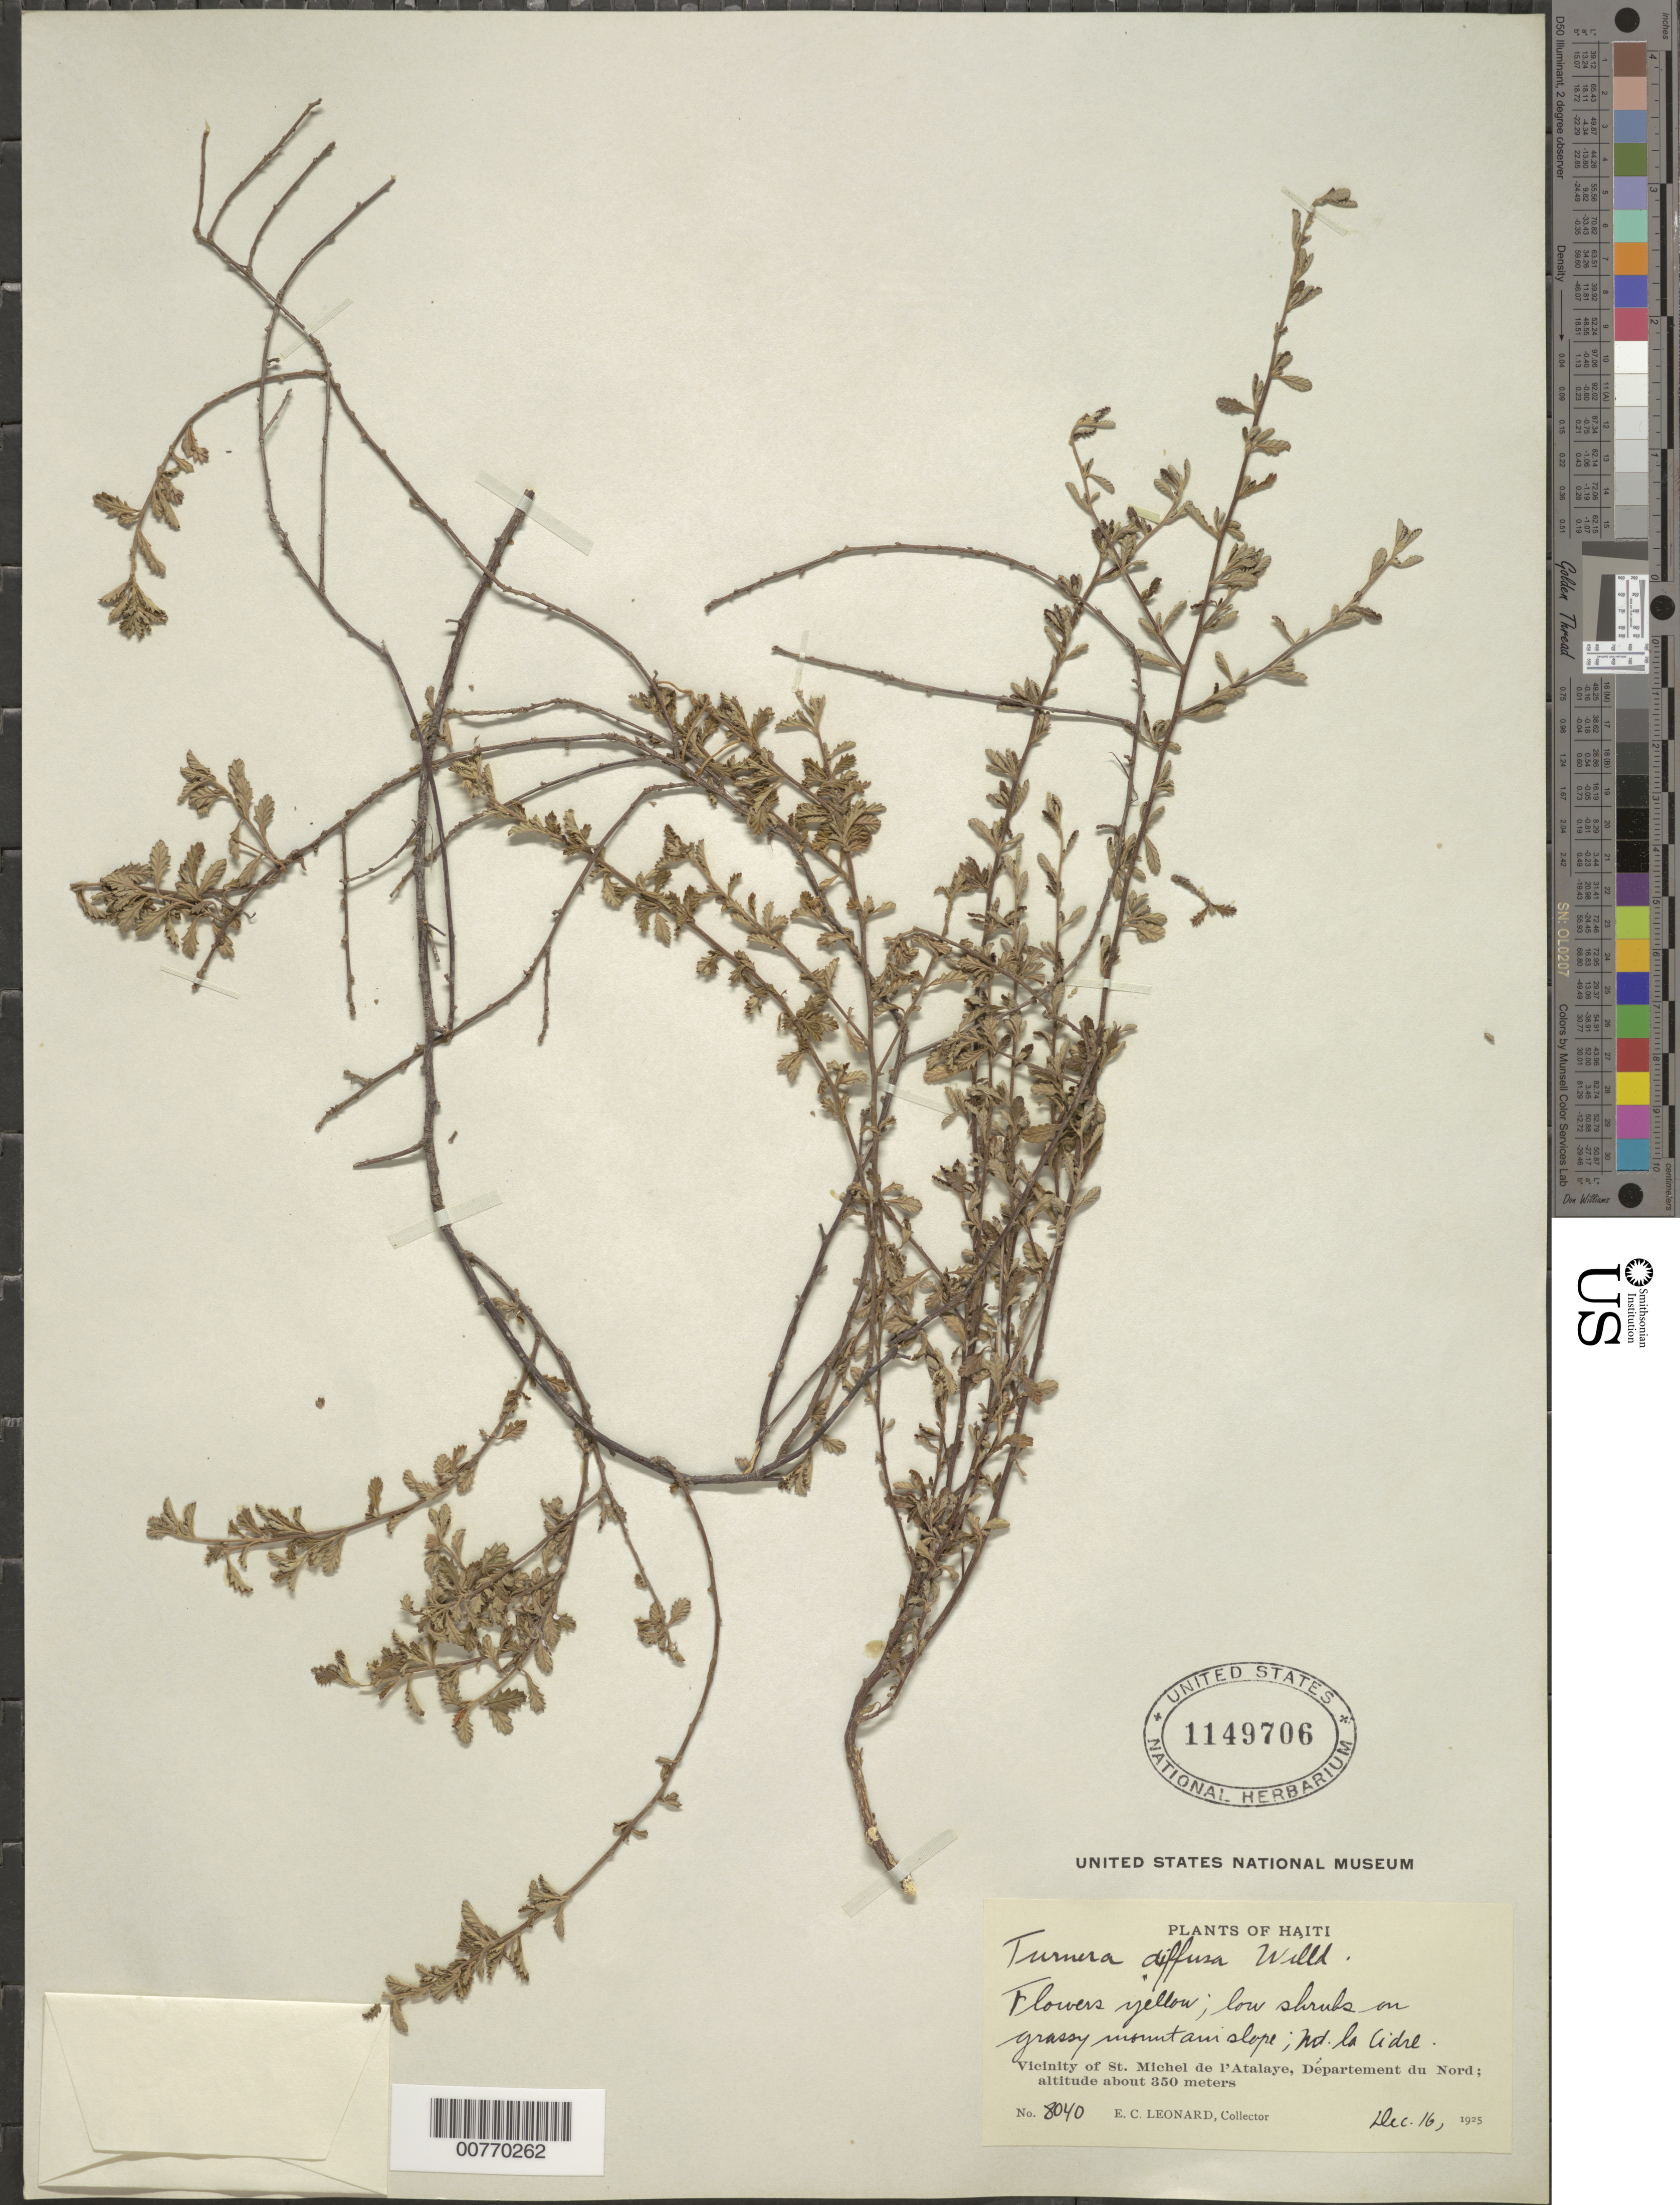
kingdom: Plantae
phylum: Tracheophyta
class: Magnoliopsida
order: Malpighiales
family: Turneraceae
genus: Turnera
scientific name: Turnera diffusa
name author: Willd. ex Schult.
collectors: E. C. Leonard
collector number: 8040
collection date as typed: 16 Dec 1925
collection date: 1925-12-16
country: Haiti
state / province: Nord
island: Hispaniola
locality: Vicinity of St. Michel de l'Atalaye, Mt. la Cidre.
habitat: Grassy mountain slope.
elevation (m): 350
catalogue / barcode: US 1149706-2